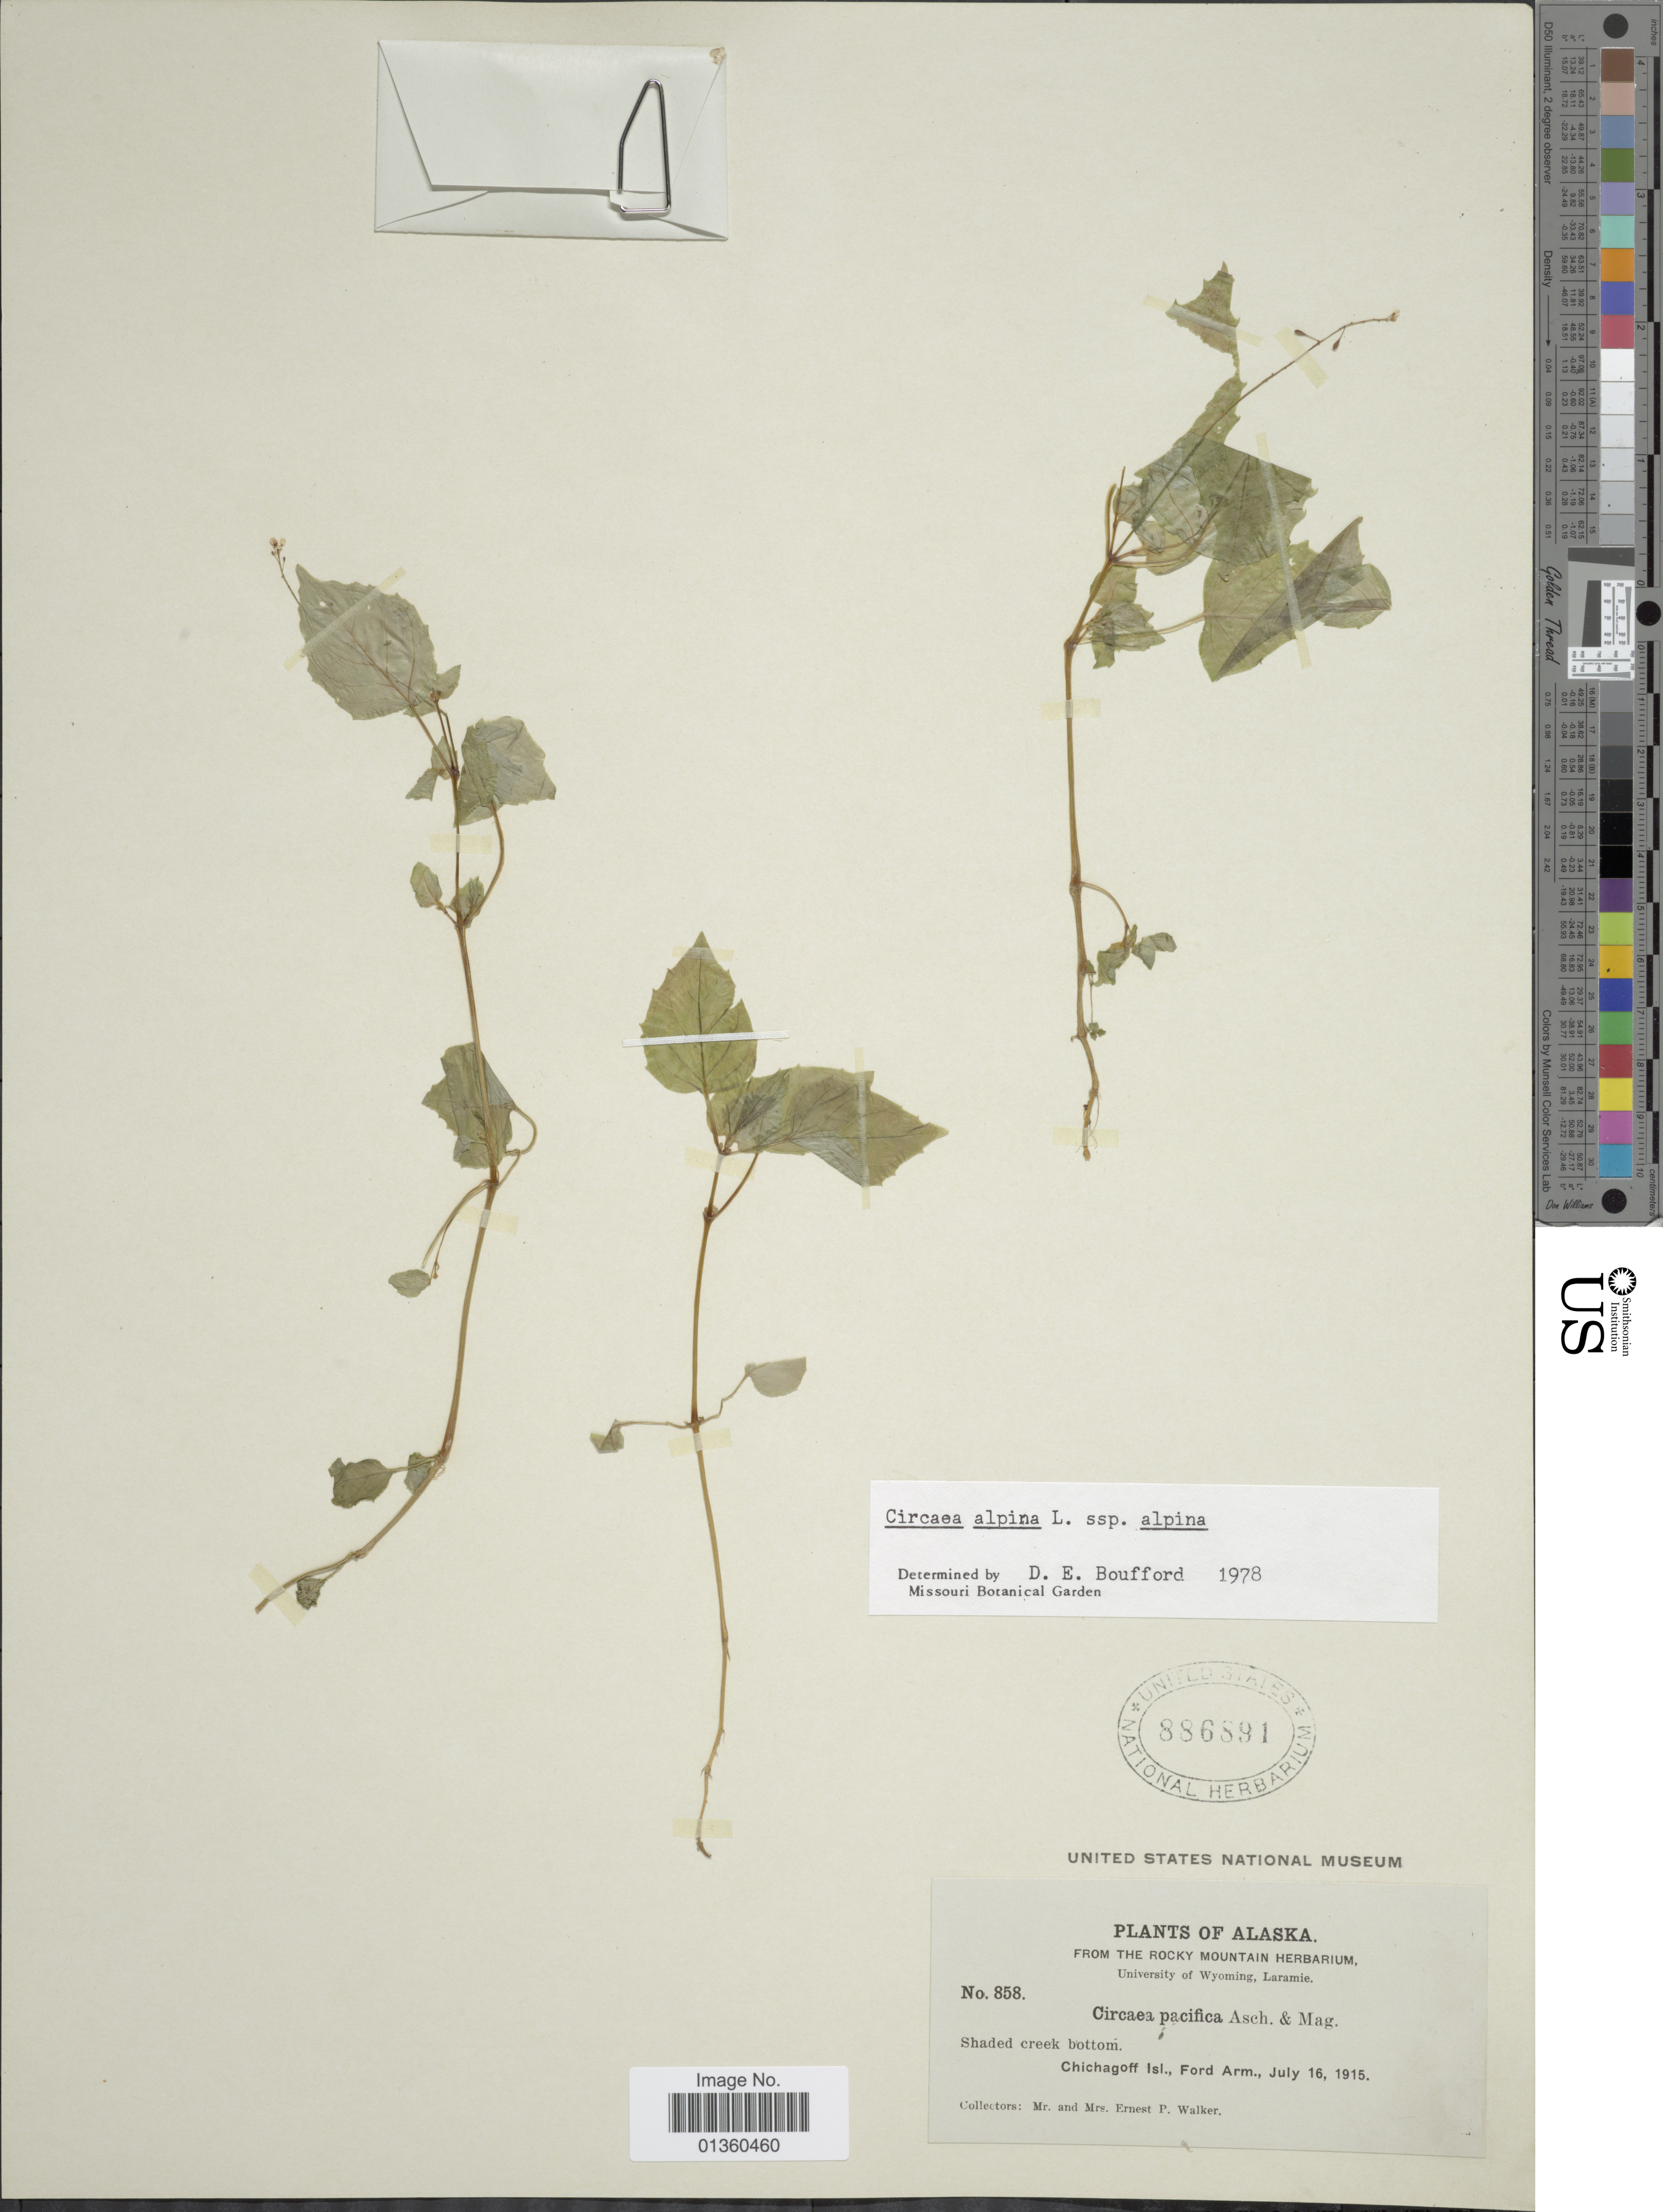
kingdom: Plantae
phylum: Tracheophyta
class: Magnoliopsida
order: Myrtales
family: Onagraceae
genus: Circaea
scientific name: Circaea alpina subsp. alpina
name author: L.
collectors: E. P. Walker & E. P. Walker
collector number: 858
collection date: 1915-07-16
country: United States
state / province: Alaska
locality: Shaded creek bottom. Chichagoff Isl., Ford Arm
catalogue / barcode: US 886891